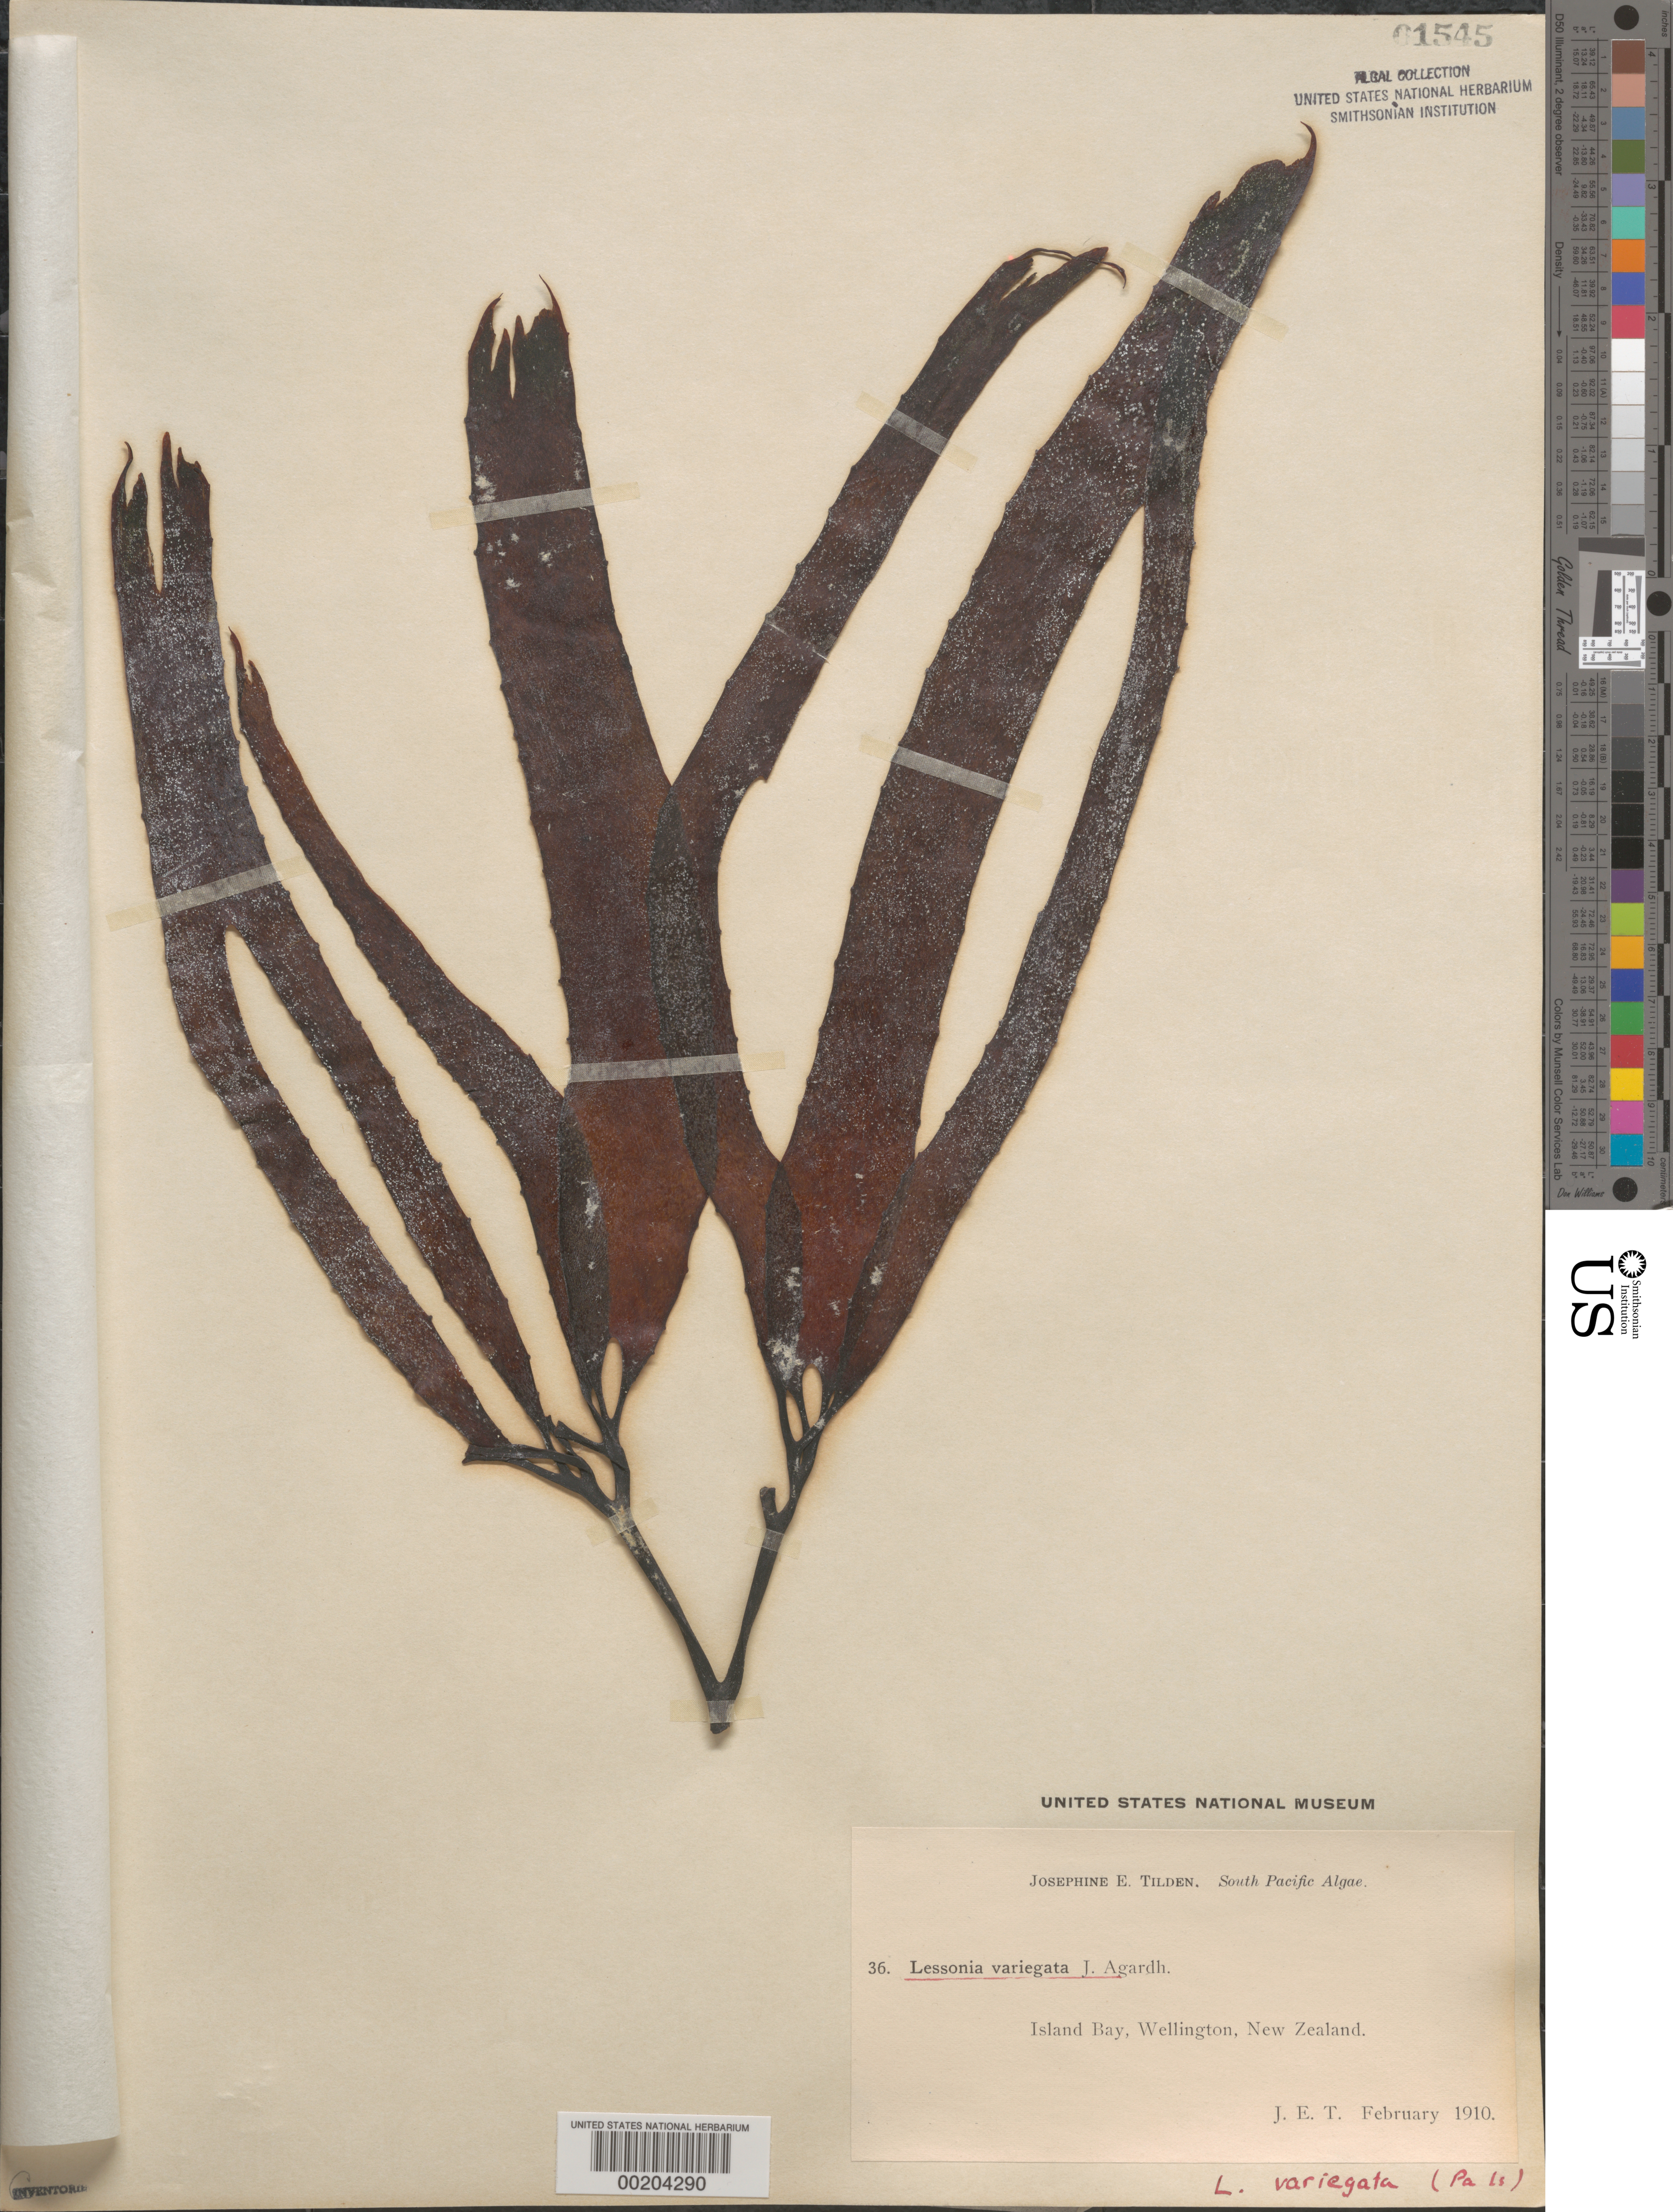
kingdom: Chromista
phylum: Ochrophyta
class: Phaeophyceae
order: Laminariales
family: Lessoniaceae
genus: Lessonia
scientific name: Lessonia variegata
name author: J. Agardh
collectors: J. E. Tilden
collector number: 36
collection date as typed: Feb 1910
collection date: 1910-02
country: New Zealand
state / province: Wellington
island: North Island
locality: Island Bay near Wellington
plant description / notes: Tilden, South Pacific Algae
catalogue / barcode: US 1545